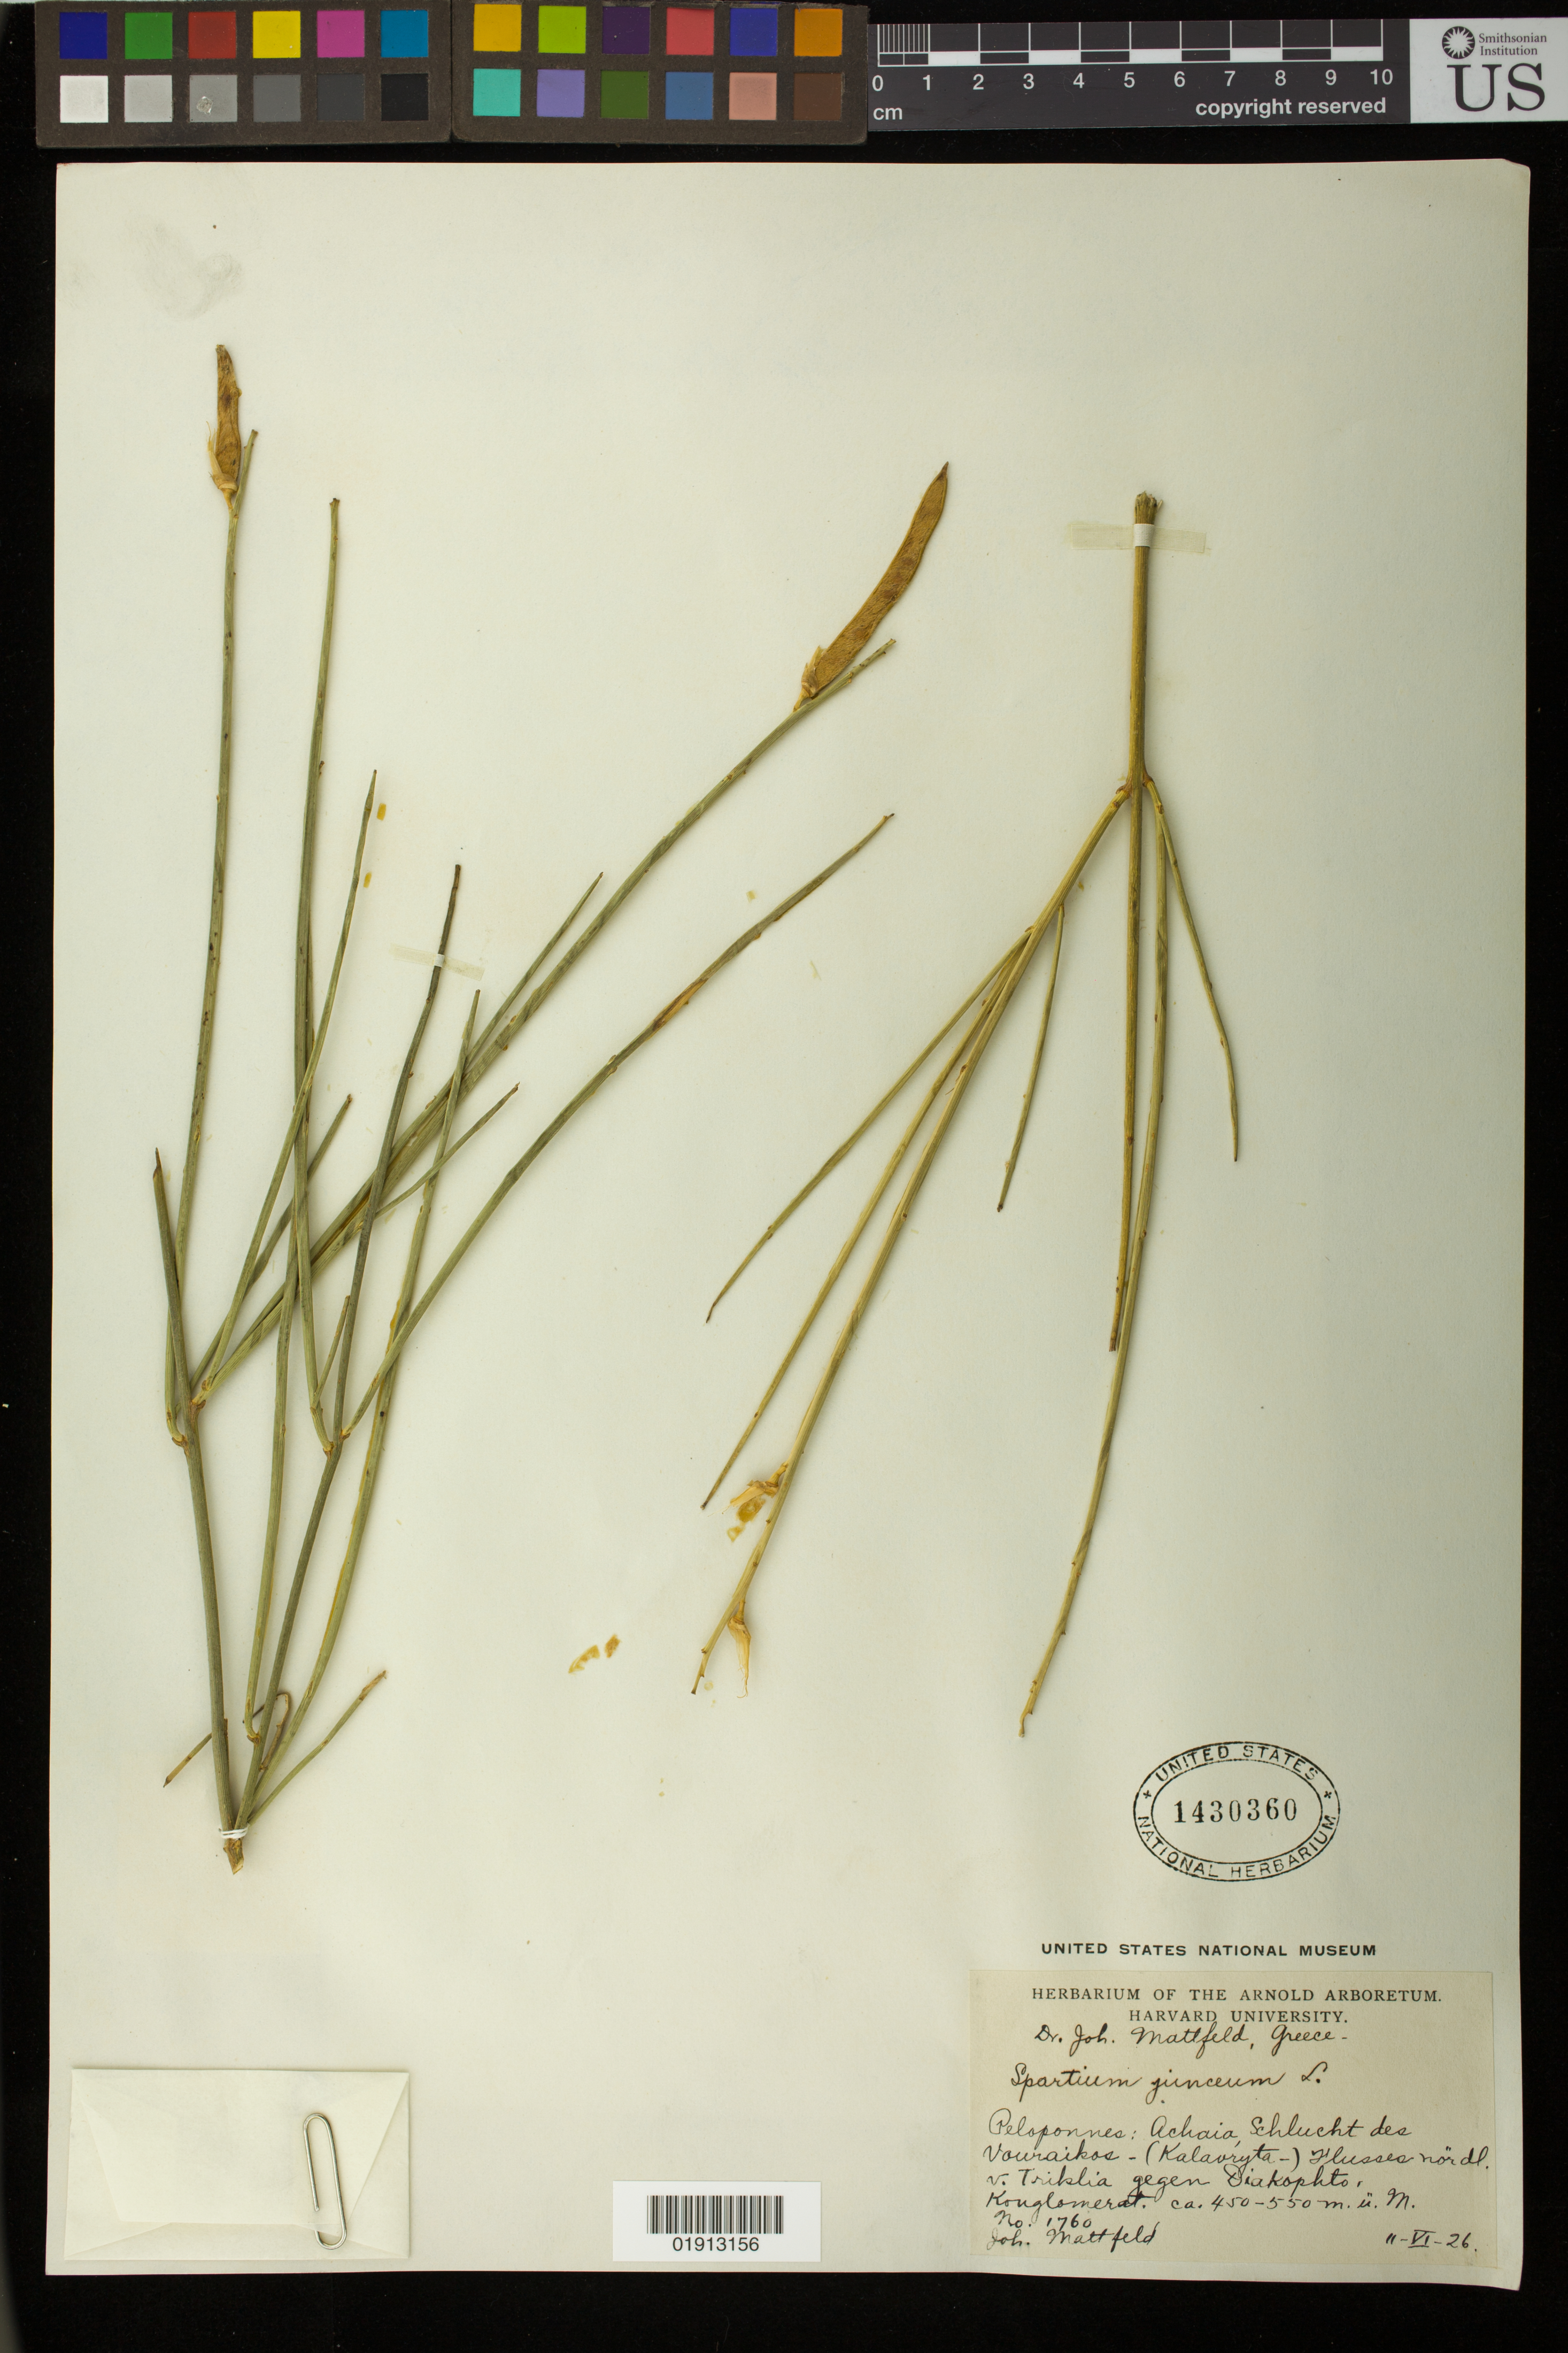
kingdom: Plantae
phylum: Tracheophyta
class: Magnoliopsida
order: Fabales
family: Fabaceae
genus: Spartium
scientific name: Spartium junceum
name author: L.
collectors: J. Mattfeld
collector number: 1760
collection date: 1926-06-11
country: Greece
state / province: Peloponnese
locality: Peloponnes: Achaia, Schlucht des Vouraikos- (Kalavryta-) Flusses nordl. V. Triklia gegen Diakophto. Konglomerat.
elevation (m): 450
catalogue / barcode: US 1430360